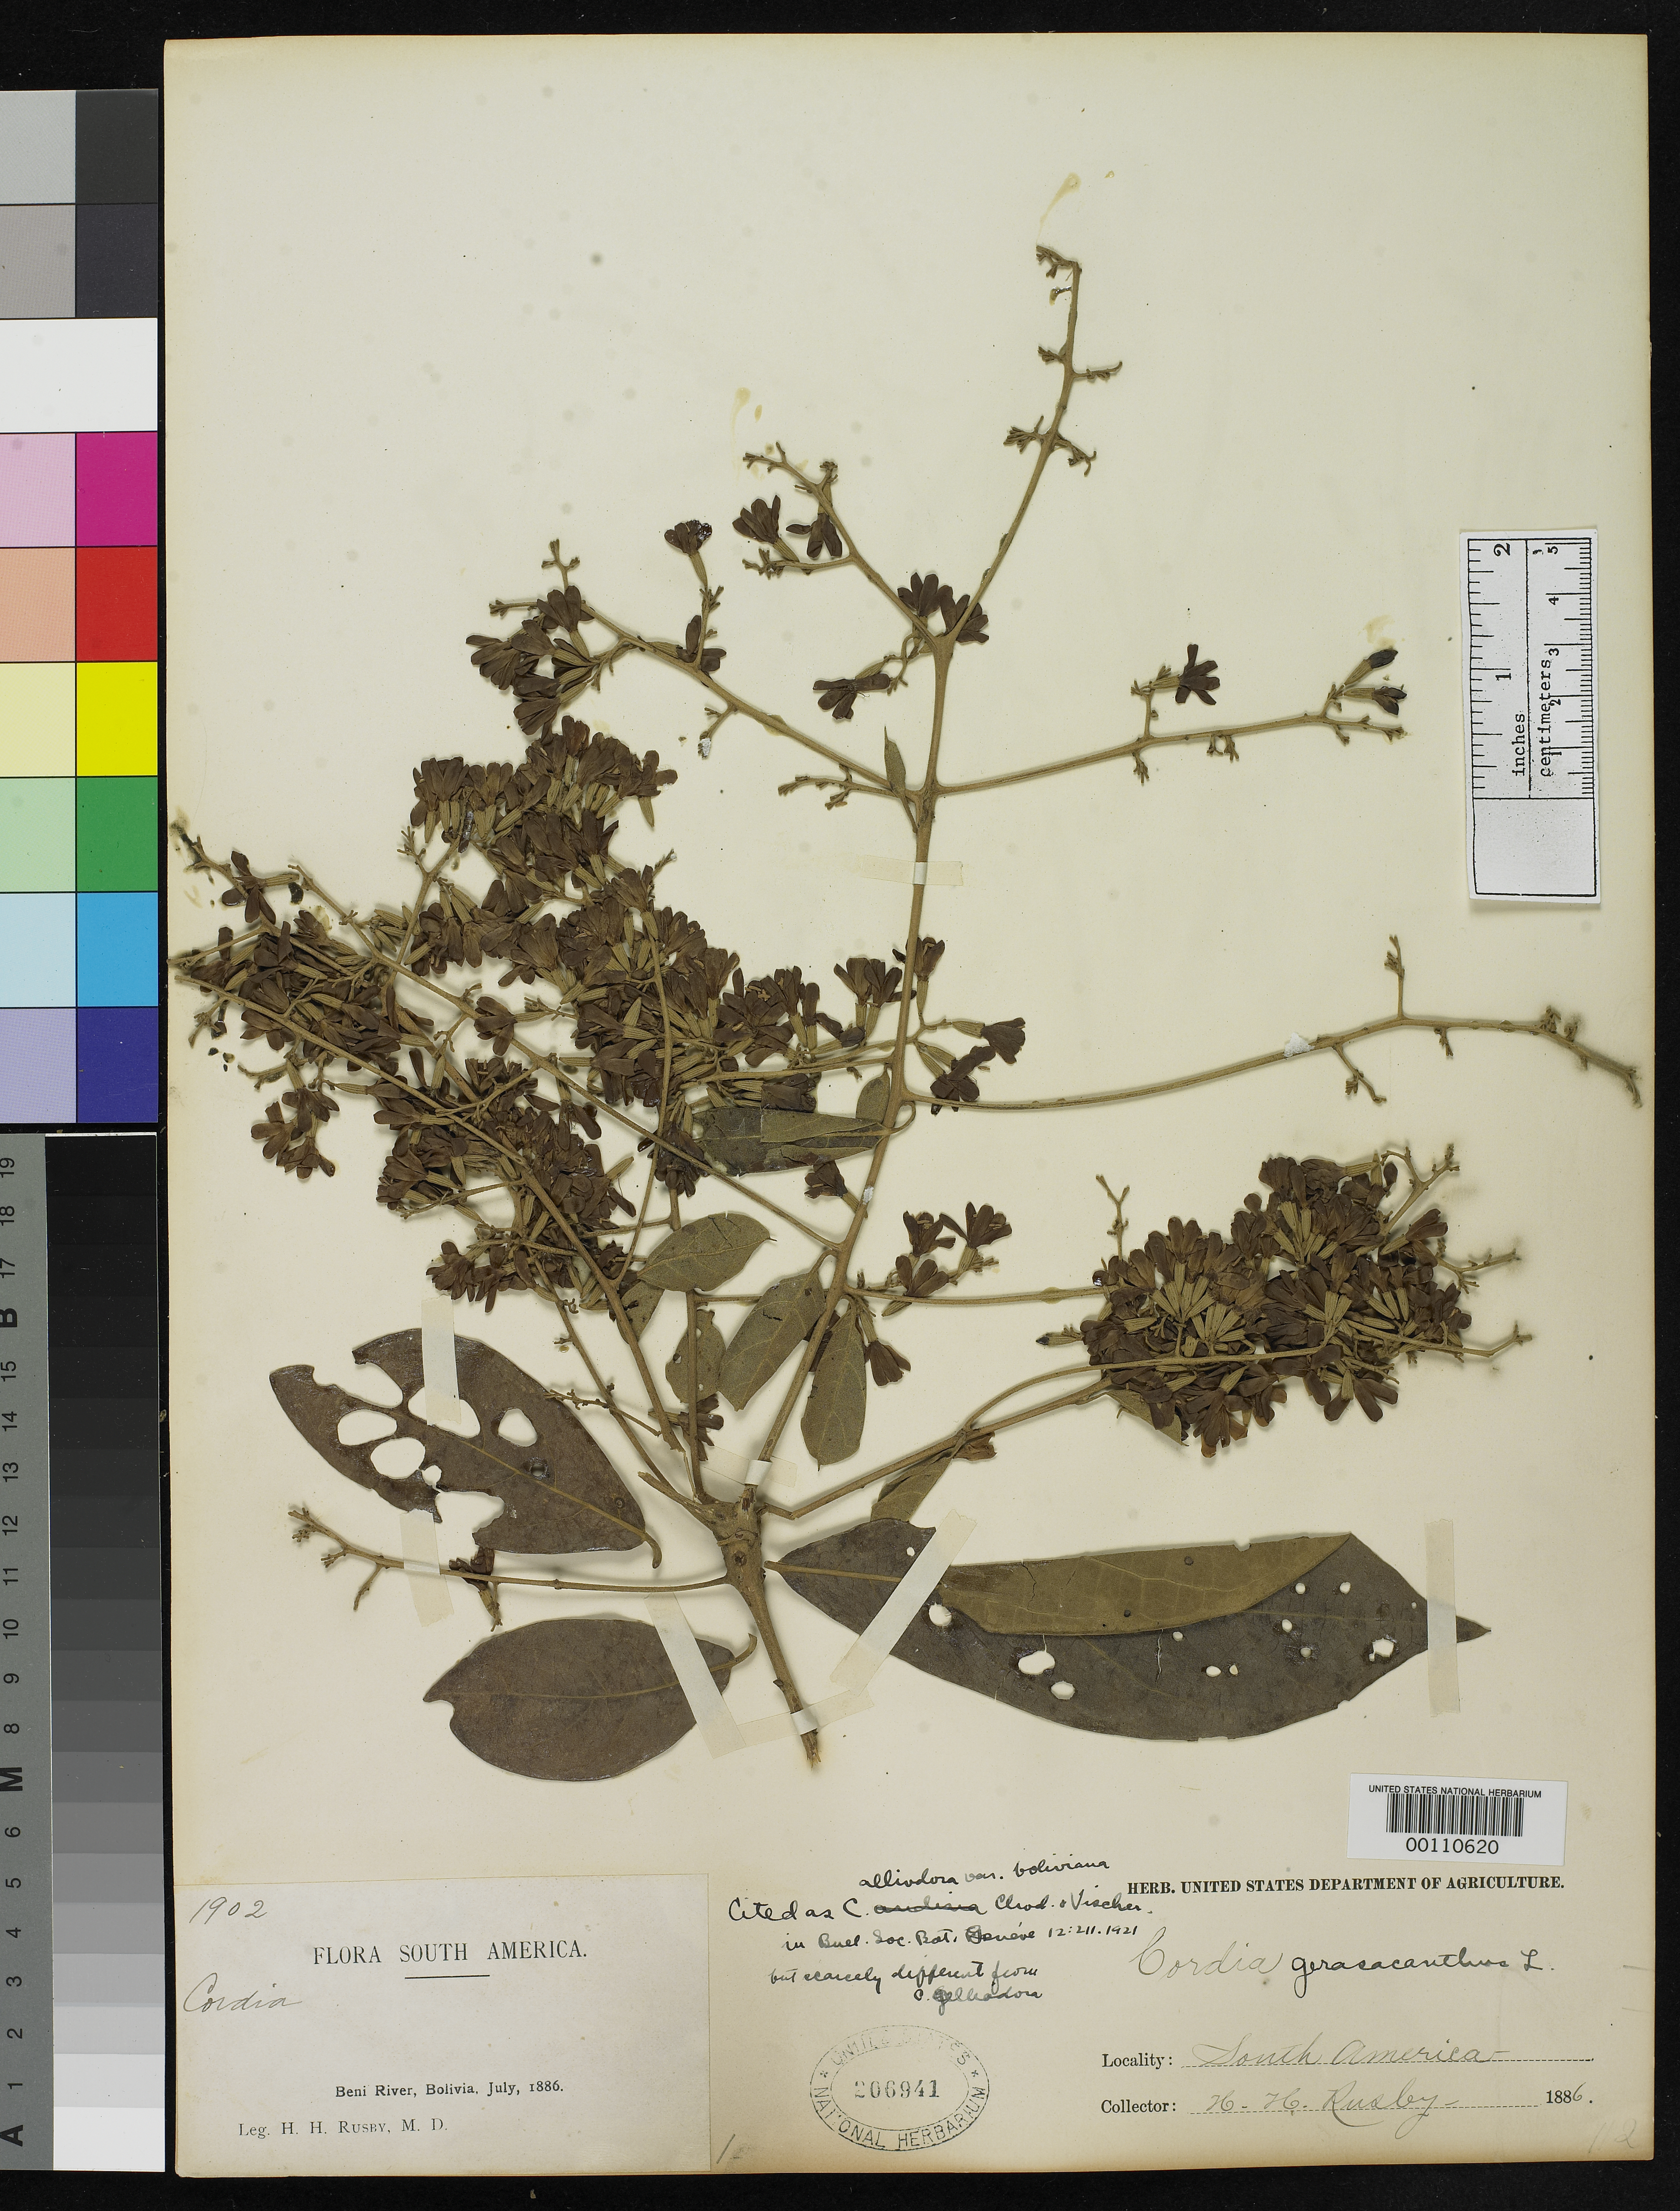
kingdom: Plantae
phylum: Tracheophyta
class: Magnoliopsida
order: Boraginales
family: Cordiaceae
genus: Cordia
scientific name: Cordia alliodora var. boliviana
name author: Chodat & Vischer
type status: Type Collection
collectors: H. H. Rusby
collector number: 1902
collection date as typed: Jun 1886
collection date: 1886-06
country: Bolivia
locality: Beni River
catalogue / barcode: US 206941